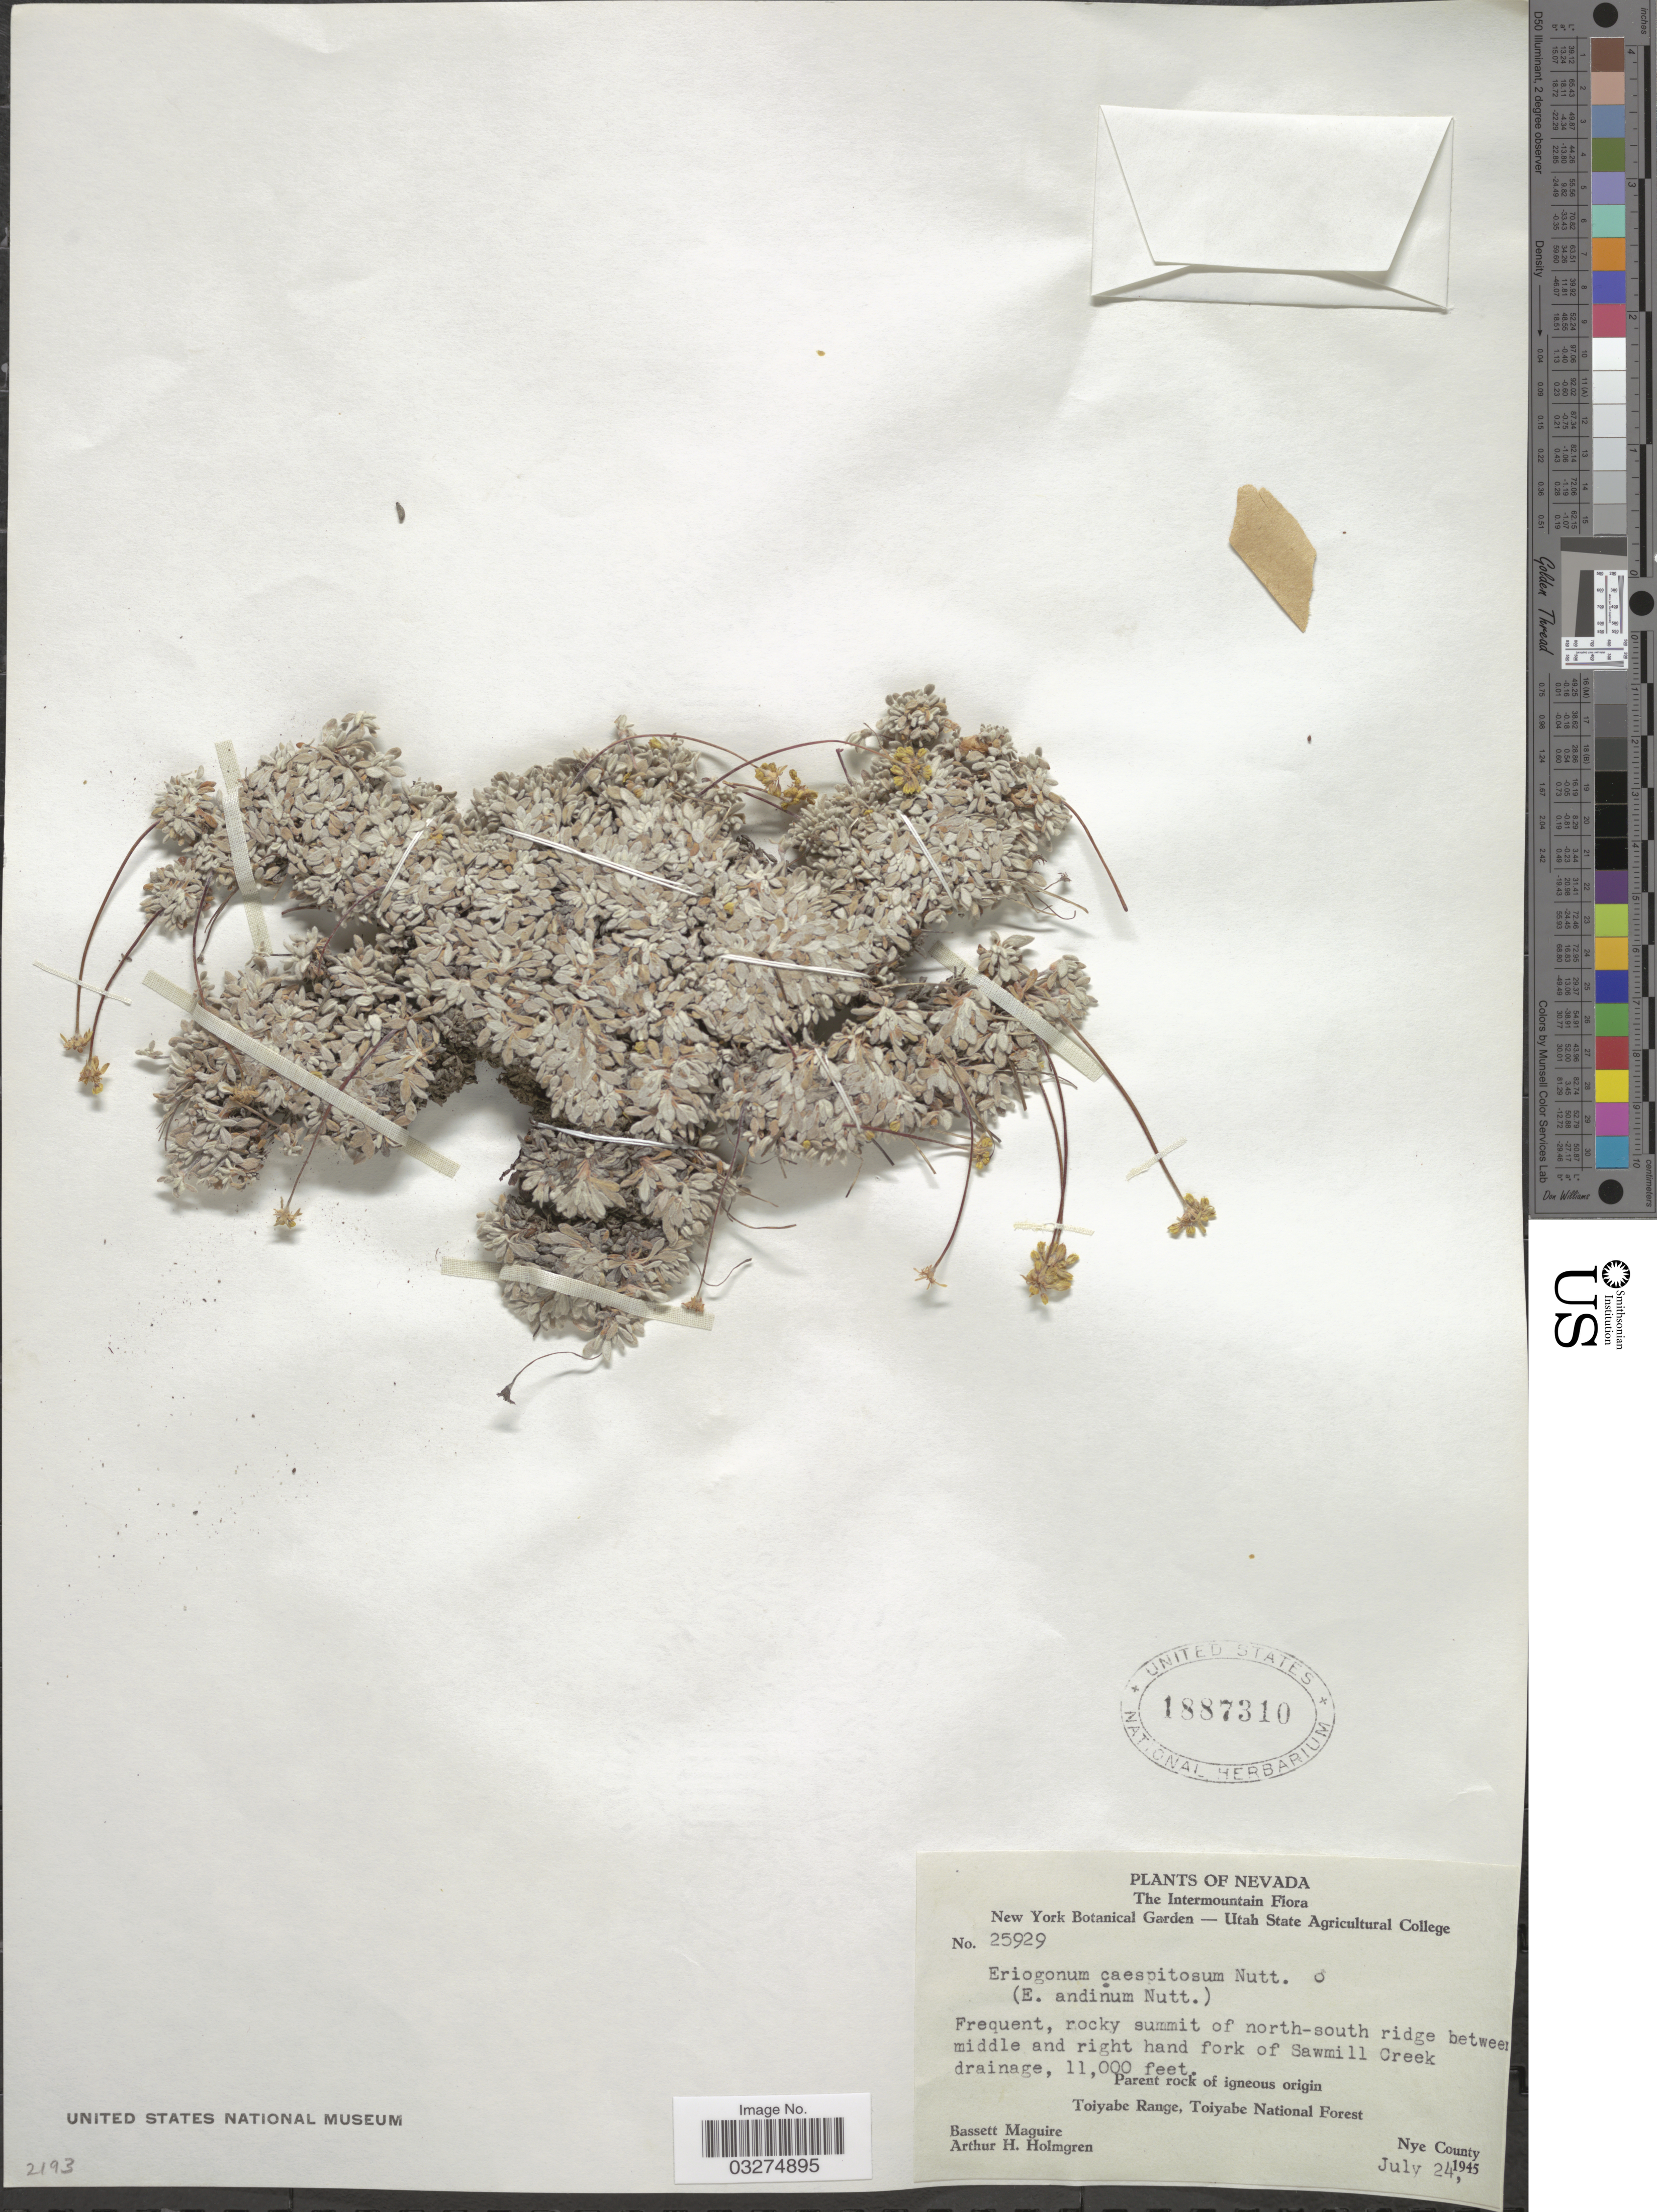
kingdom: Plantae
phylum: Tracheophyta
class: Magnoliopsida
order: Caryophyllales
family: Polygonaceae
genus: Eriogonum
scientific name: Eriogonum caespitosum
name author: Nutt.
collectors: B. Maguire & A. H. Holmgren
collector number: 25929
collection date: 1945-07-24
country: United States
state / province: Nevada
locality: The Intermountain. Rocky summit of north-south ridge between middle and right hand fork of Sawmill Creek drainage. Toiyabe Range, Toiyabe National Forest. Nye County.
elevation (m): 3353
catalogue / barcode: US 1887310